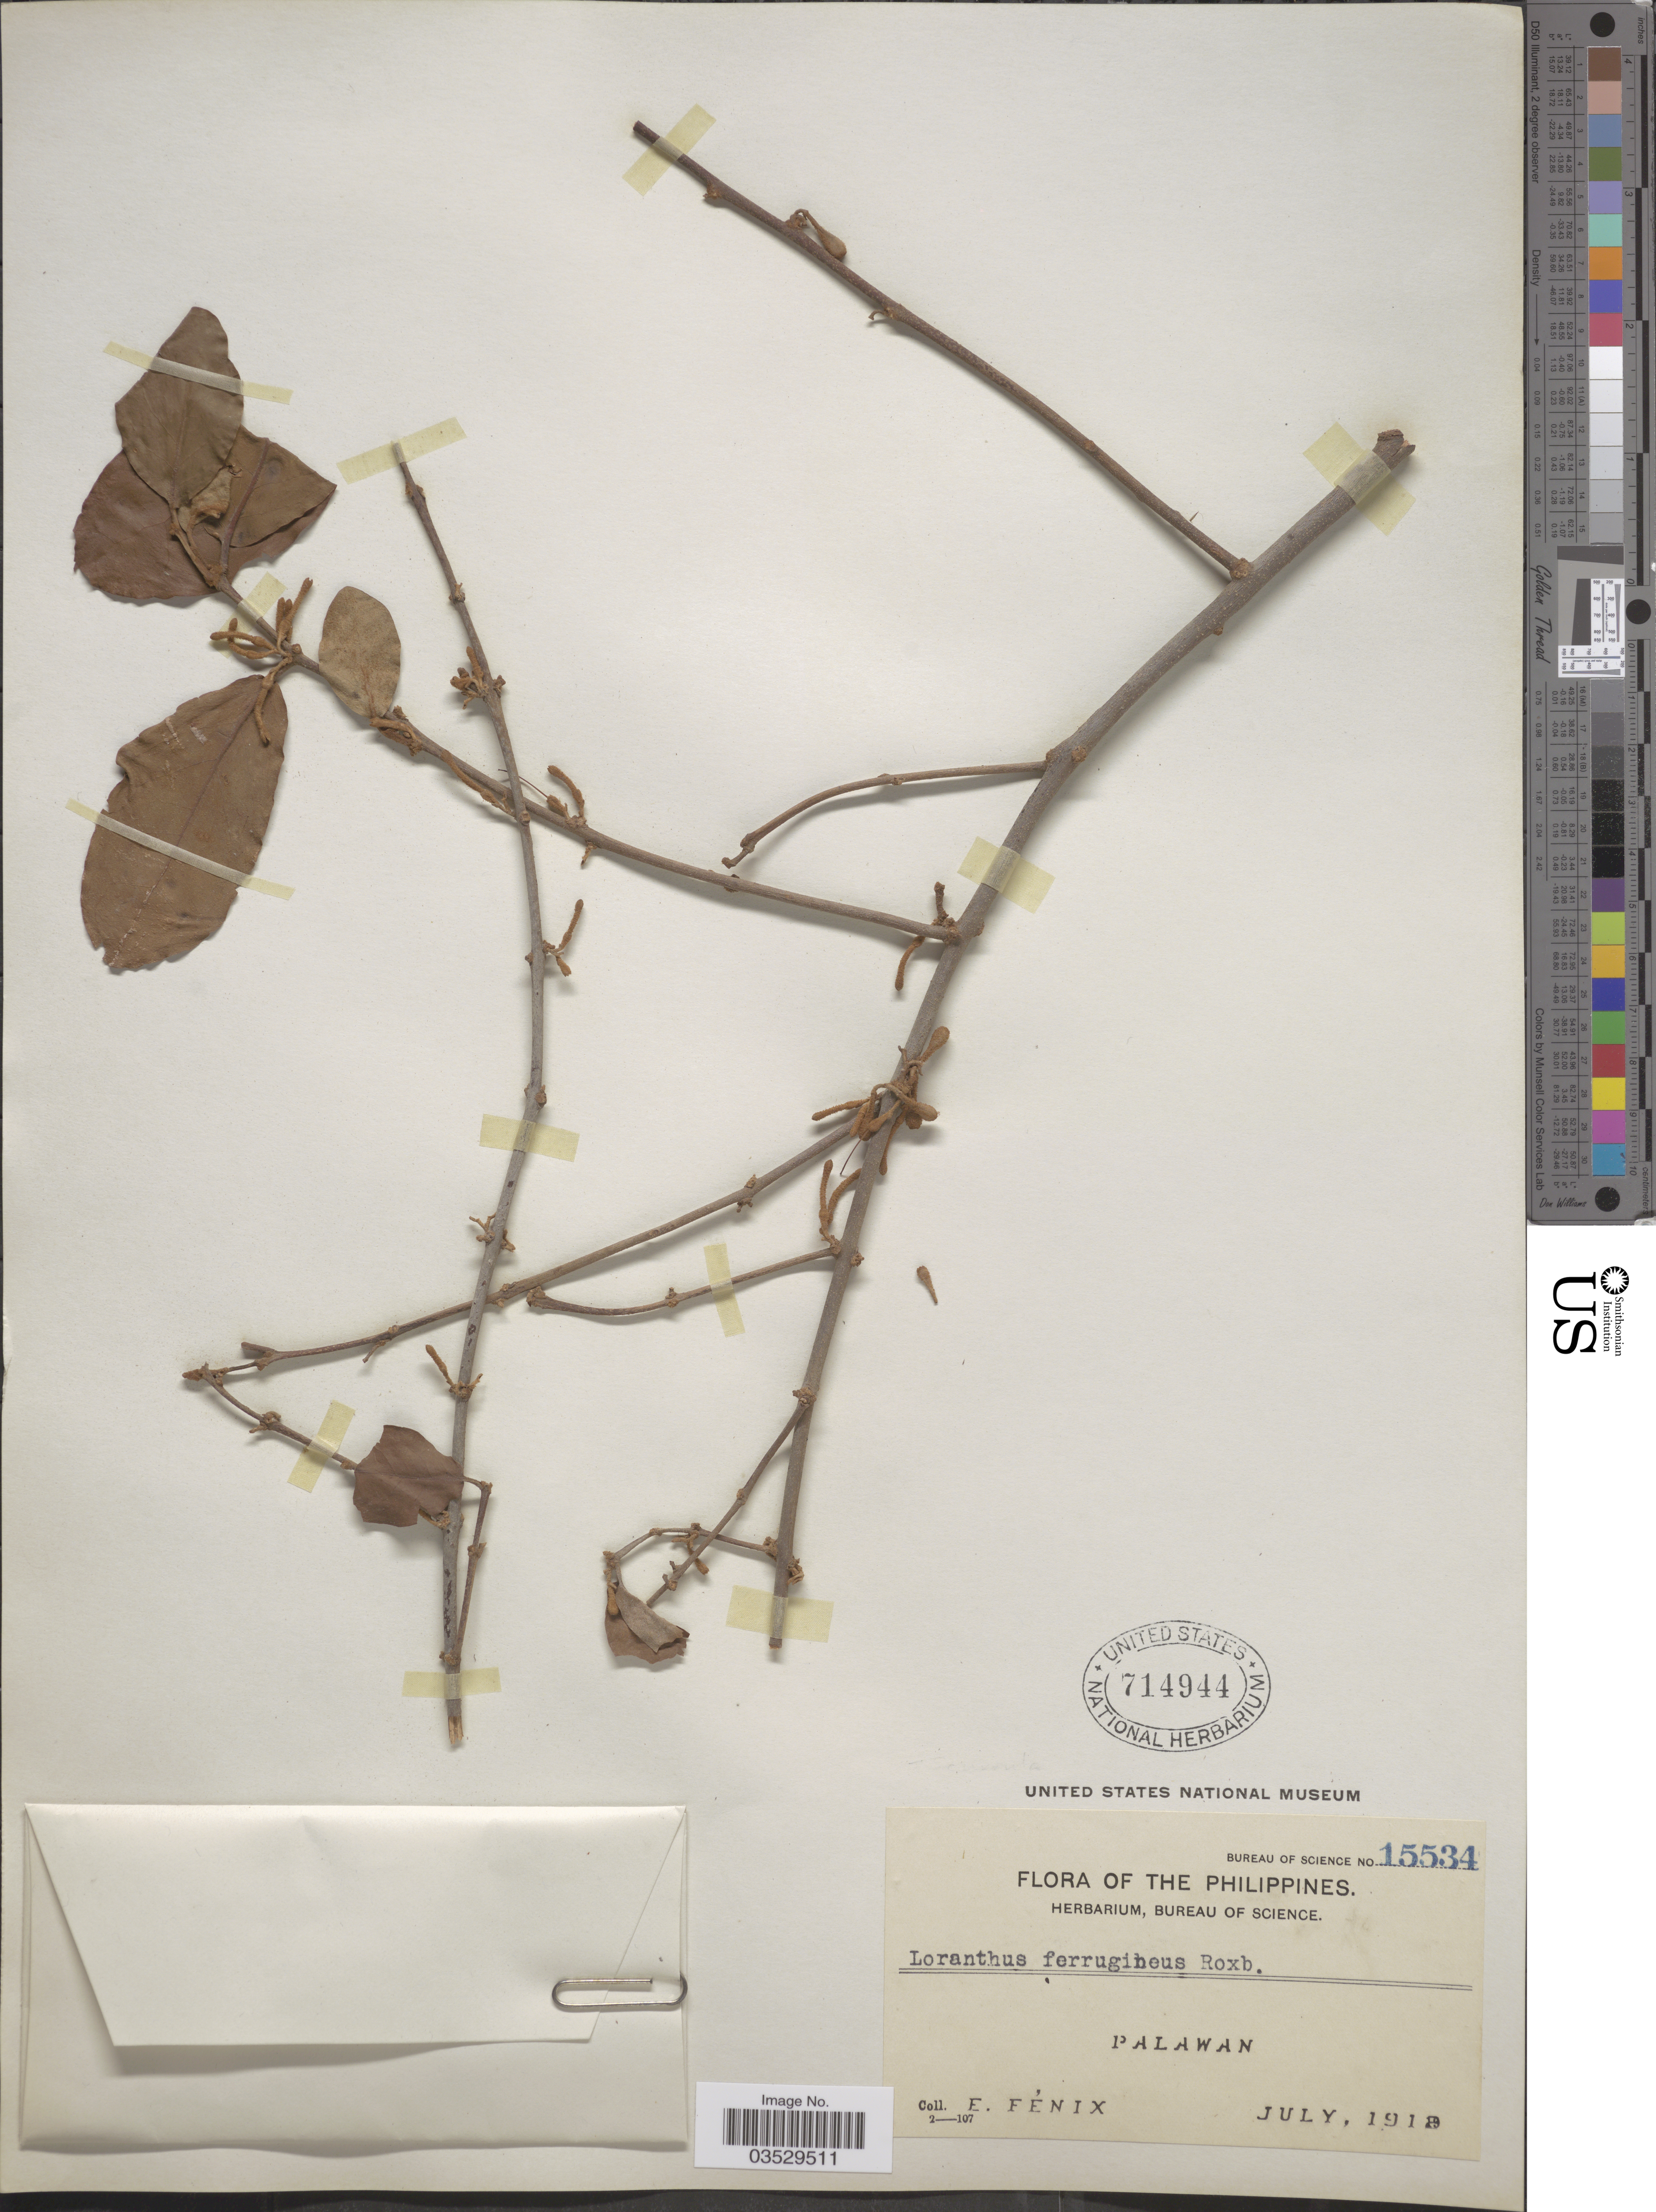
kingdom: Plantae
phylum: Tracheophyta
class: Magnoliopsida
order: Santalales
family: Loranthaceae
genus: Scurrula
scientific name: Scurrula ferruginea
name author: (Jack) Danser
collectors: E. Fénix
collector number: Bureau of Science 15534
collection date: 1912-07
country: Philippines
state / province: Mimaropa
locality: Palawan.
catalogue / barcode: US 714944